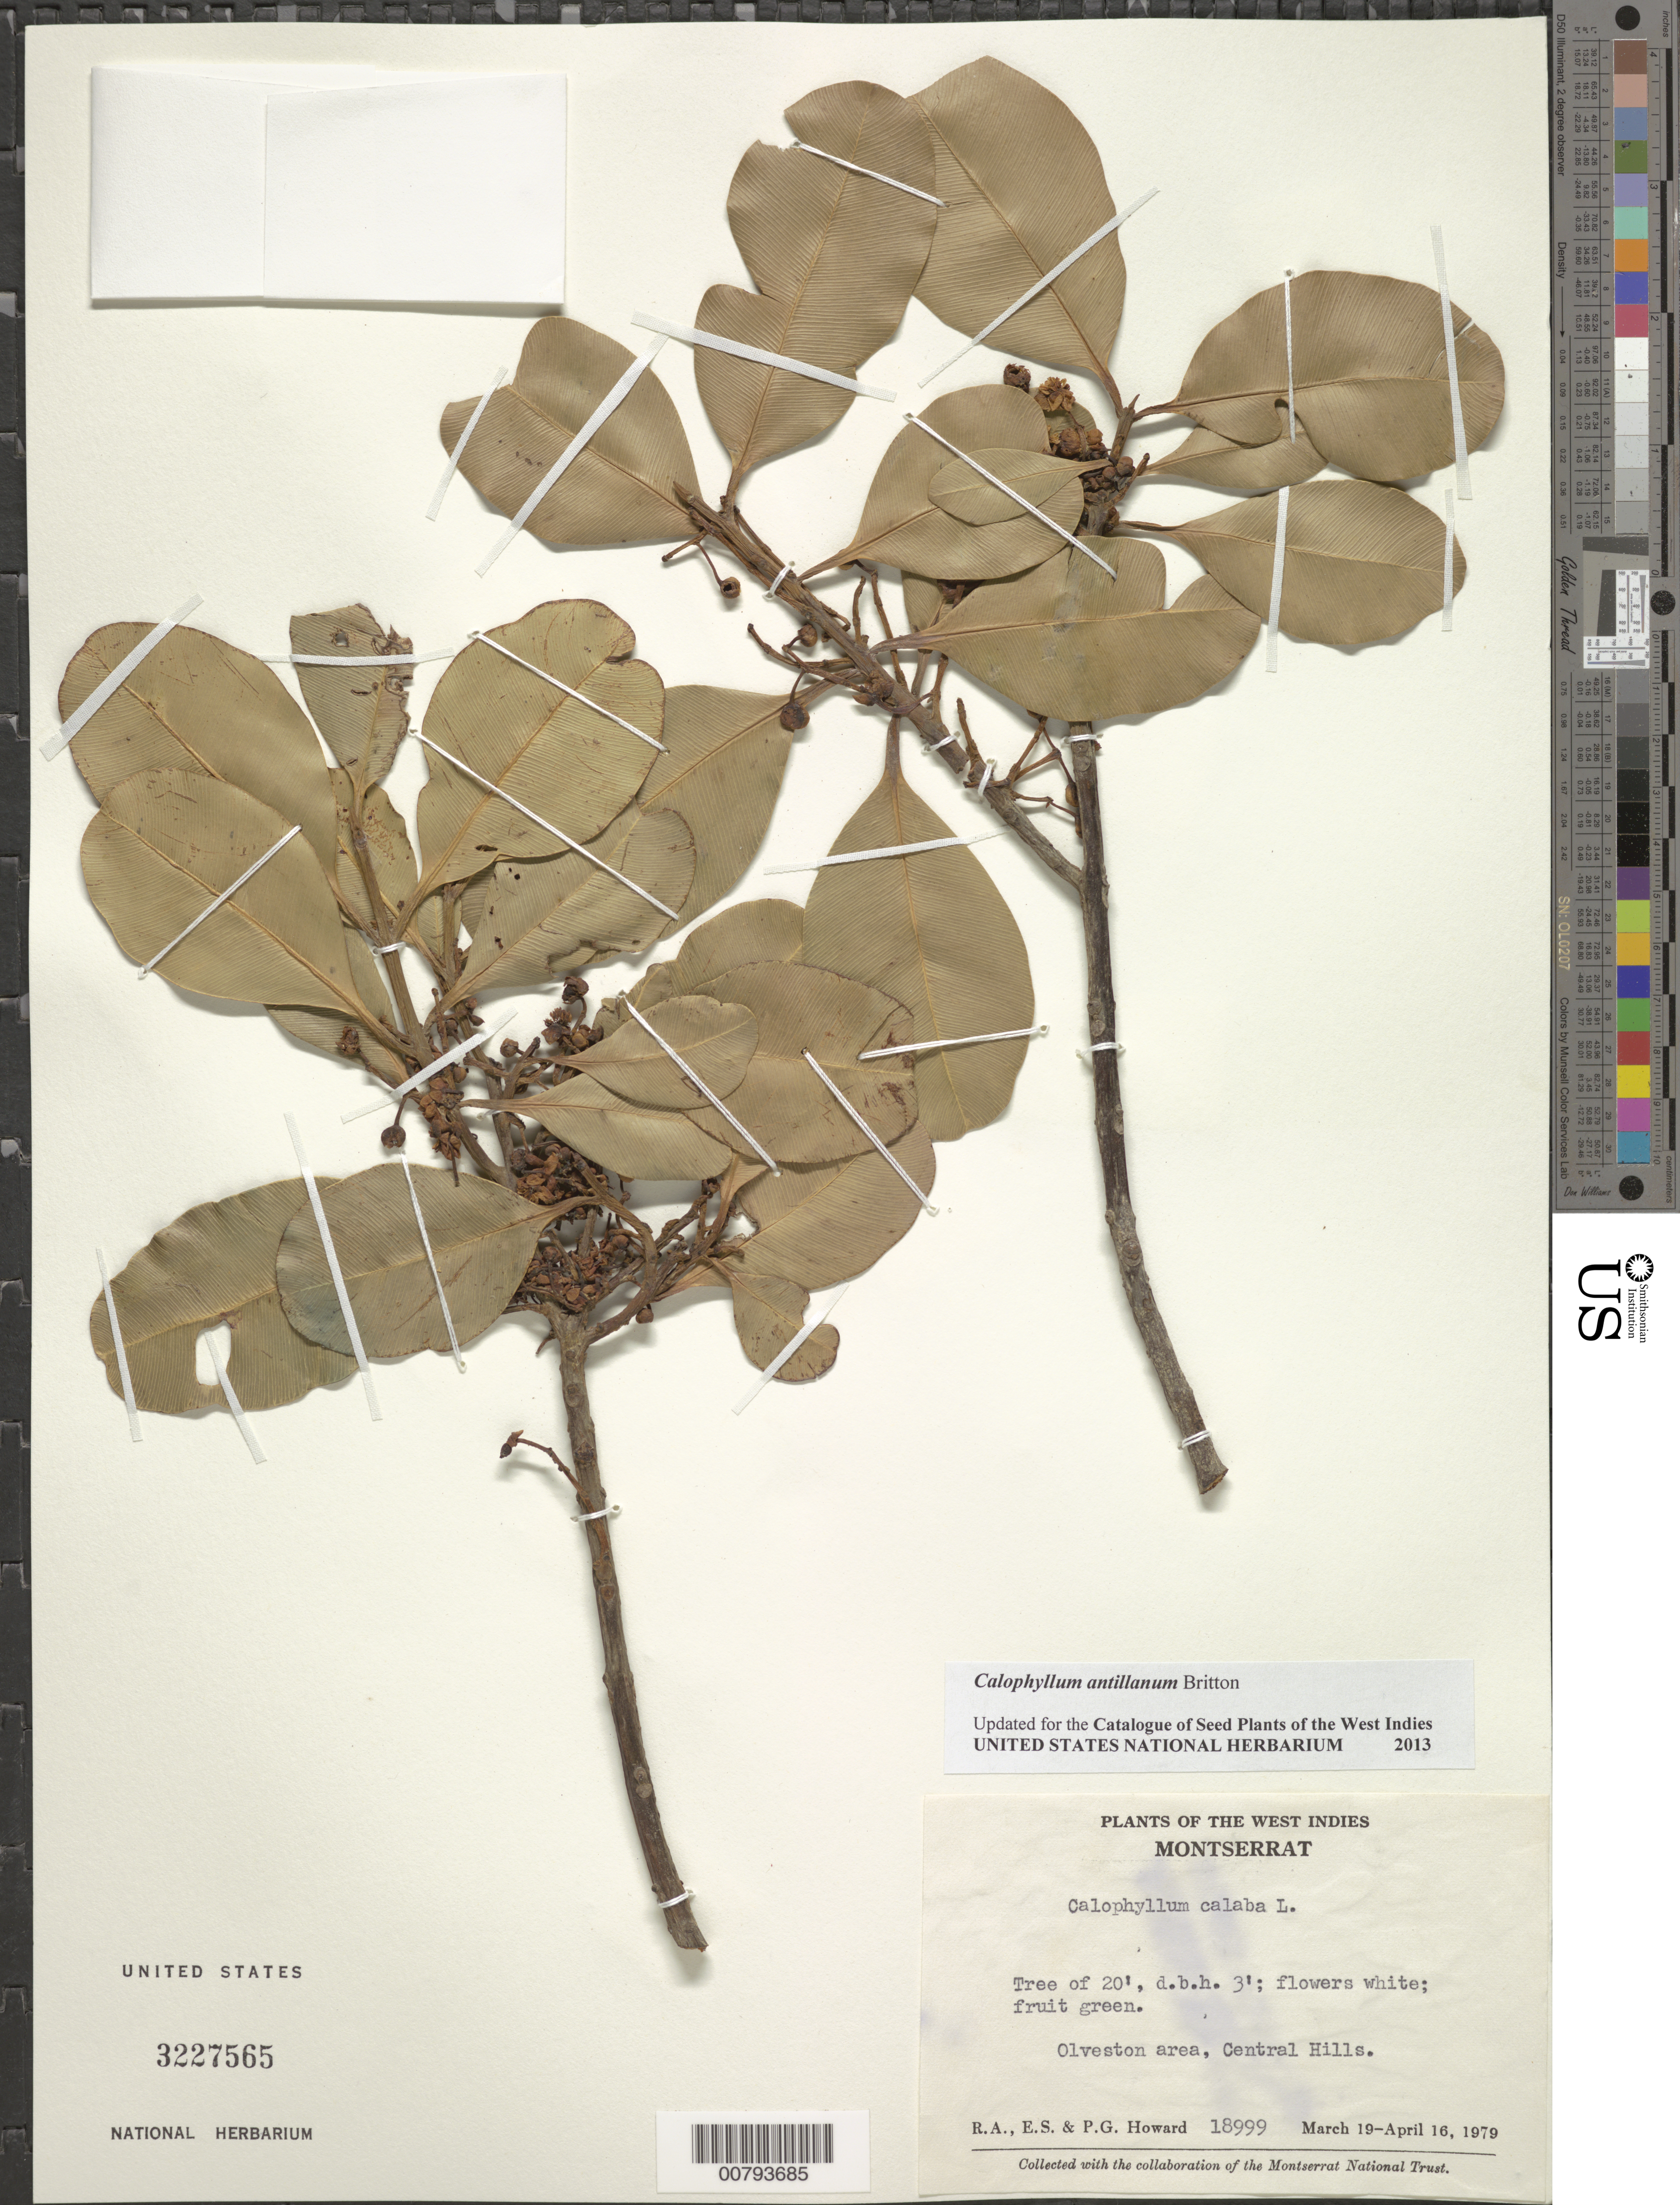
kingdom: Plantae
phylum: Tracheophyta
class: Magnoliopsida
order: Malpighiales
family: Calophyllaceae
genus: Calophyllum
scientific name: Calophyllum antillanum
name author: Britton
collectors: R. A. Howard, E. S. Howard & P. Howard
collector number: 18999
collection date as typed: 19 Mar 1979 to 16 Apr 1979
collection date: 1979-03-19/1979-04-16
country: Montserrat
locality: Olveston area, Central Hills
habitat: Hills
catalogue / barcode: US 3227565